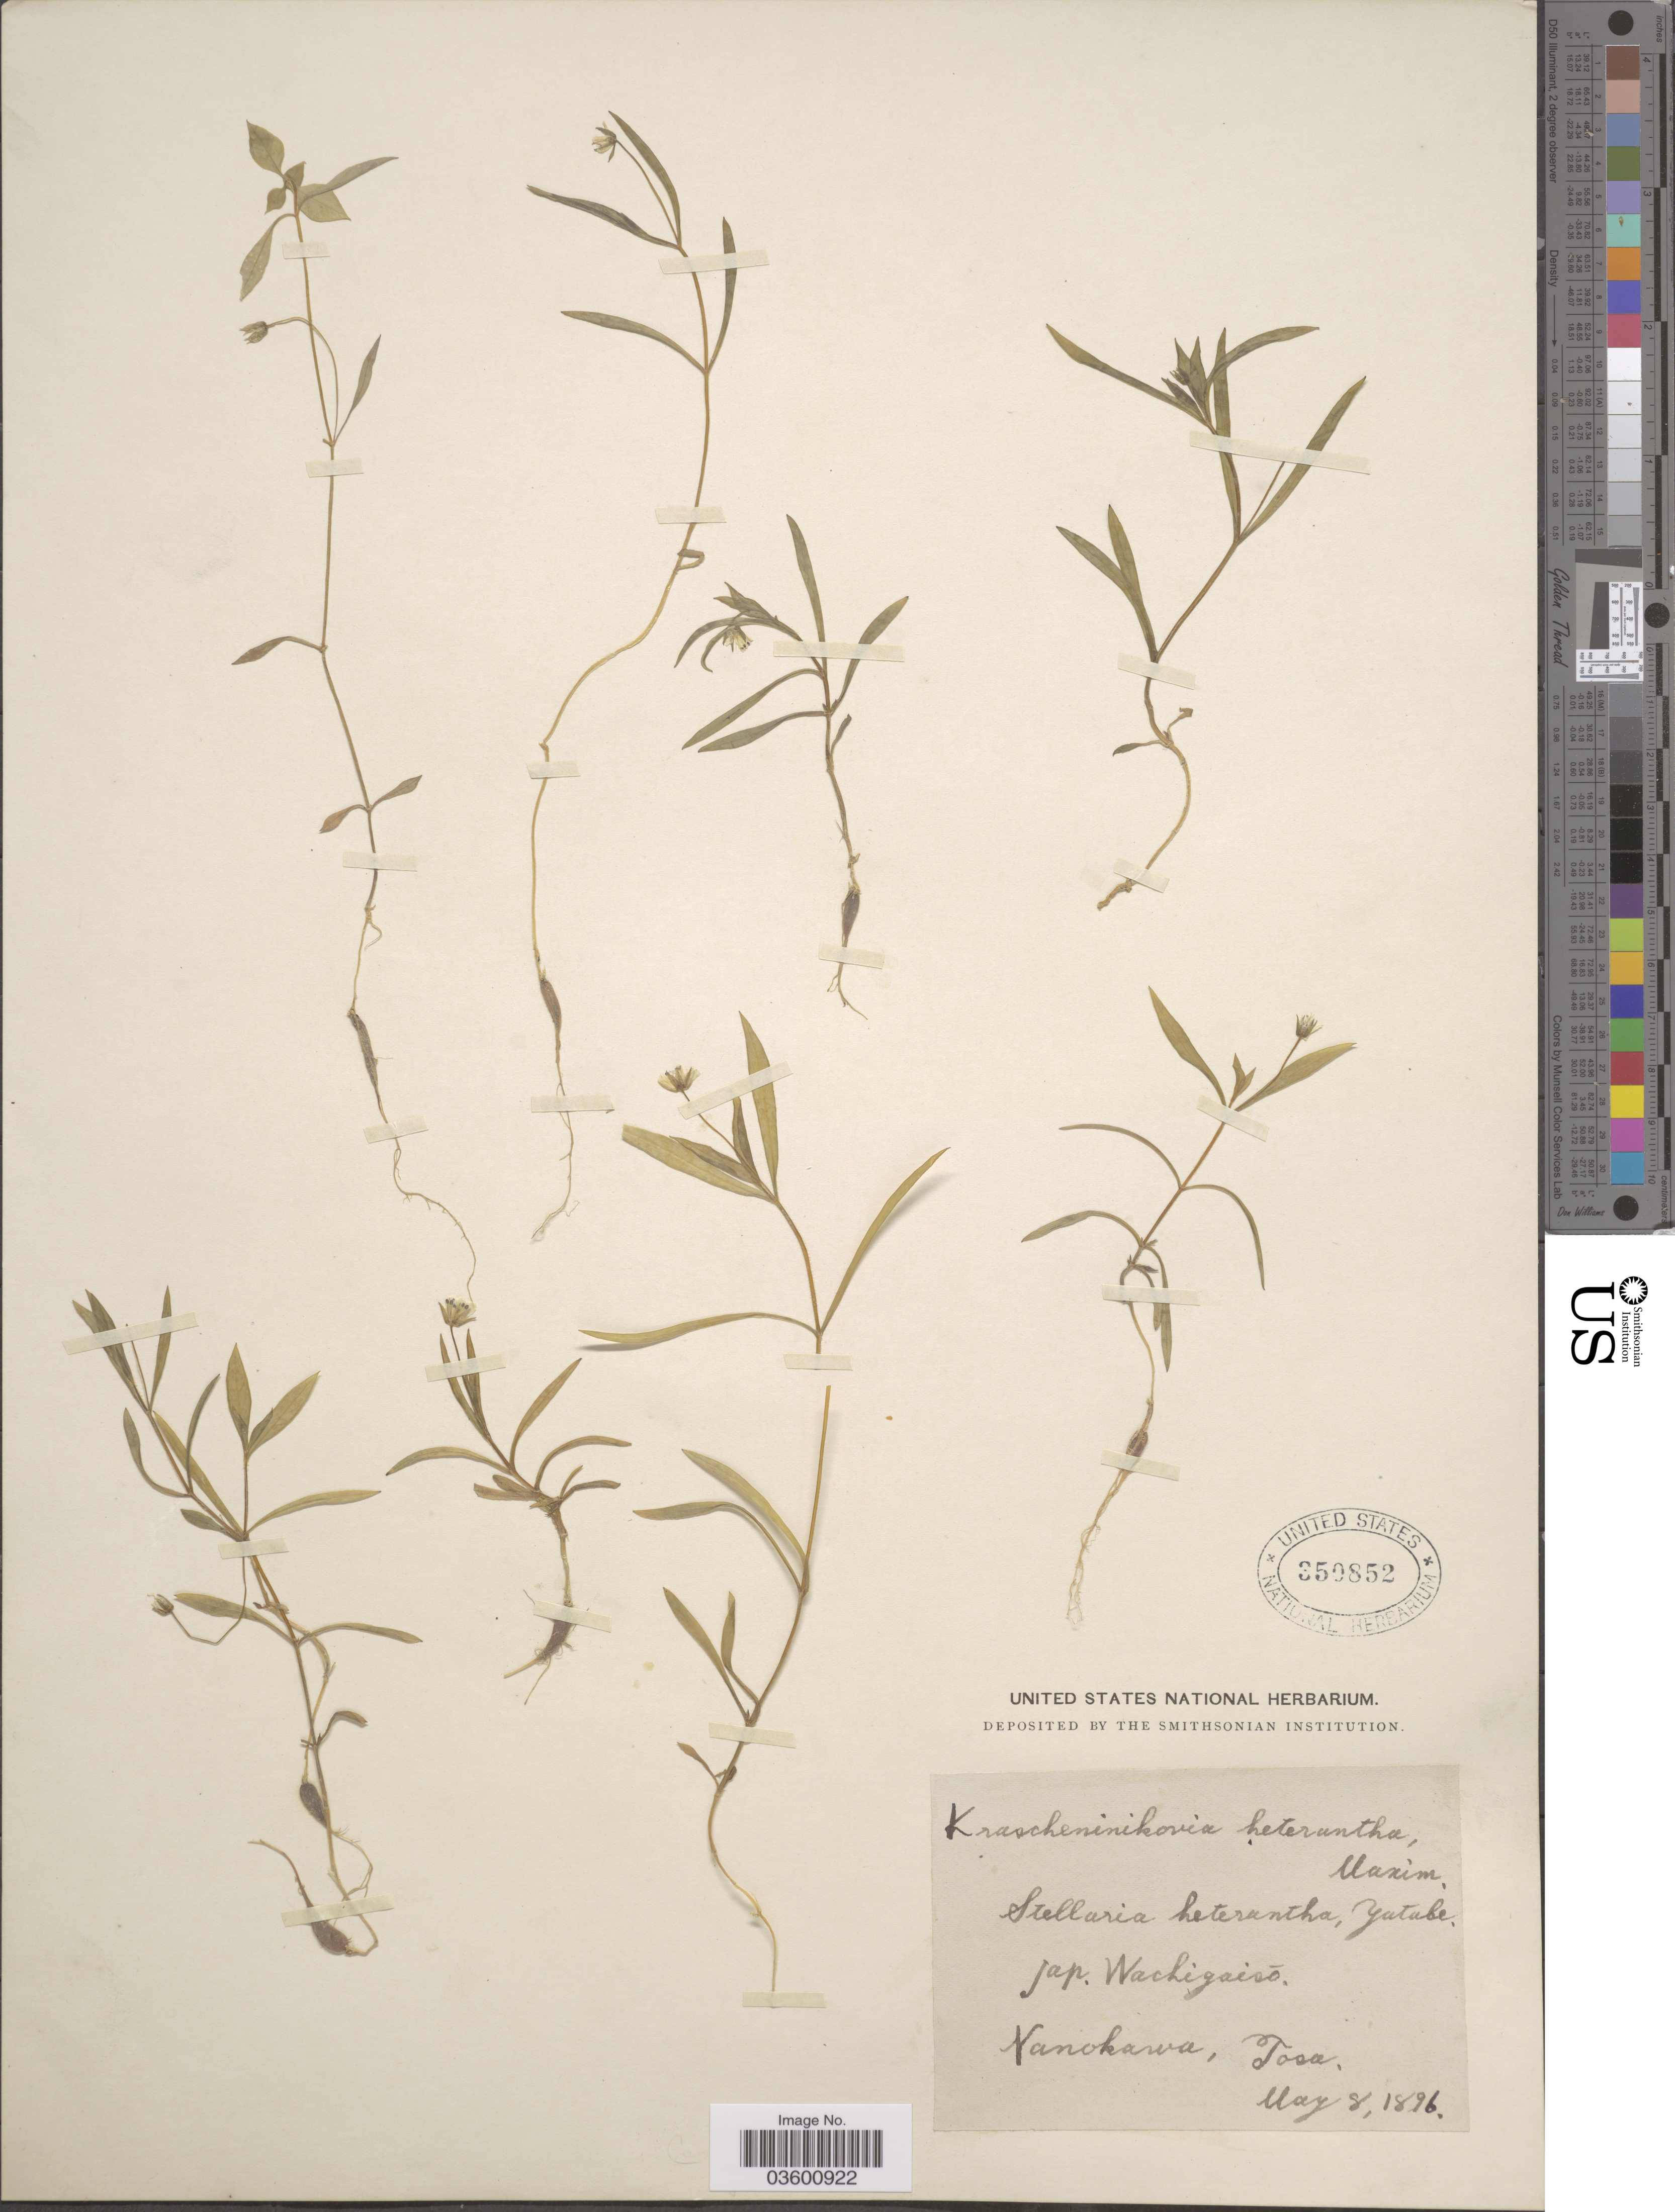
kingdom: Plantae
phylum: Tracheophyta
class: Magnoliopsida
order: Caryophyllales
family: Caryophyllaceae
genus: Pseudostellaria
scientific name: Pseudostellaria heterantha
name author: (Maxim.) Pax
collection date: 1896-05-08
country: Japan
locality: Nanokawa, Tosa.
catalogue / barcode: US 350852